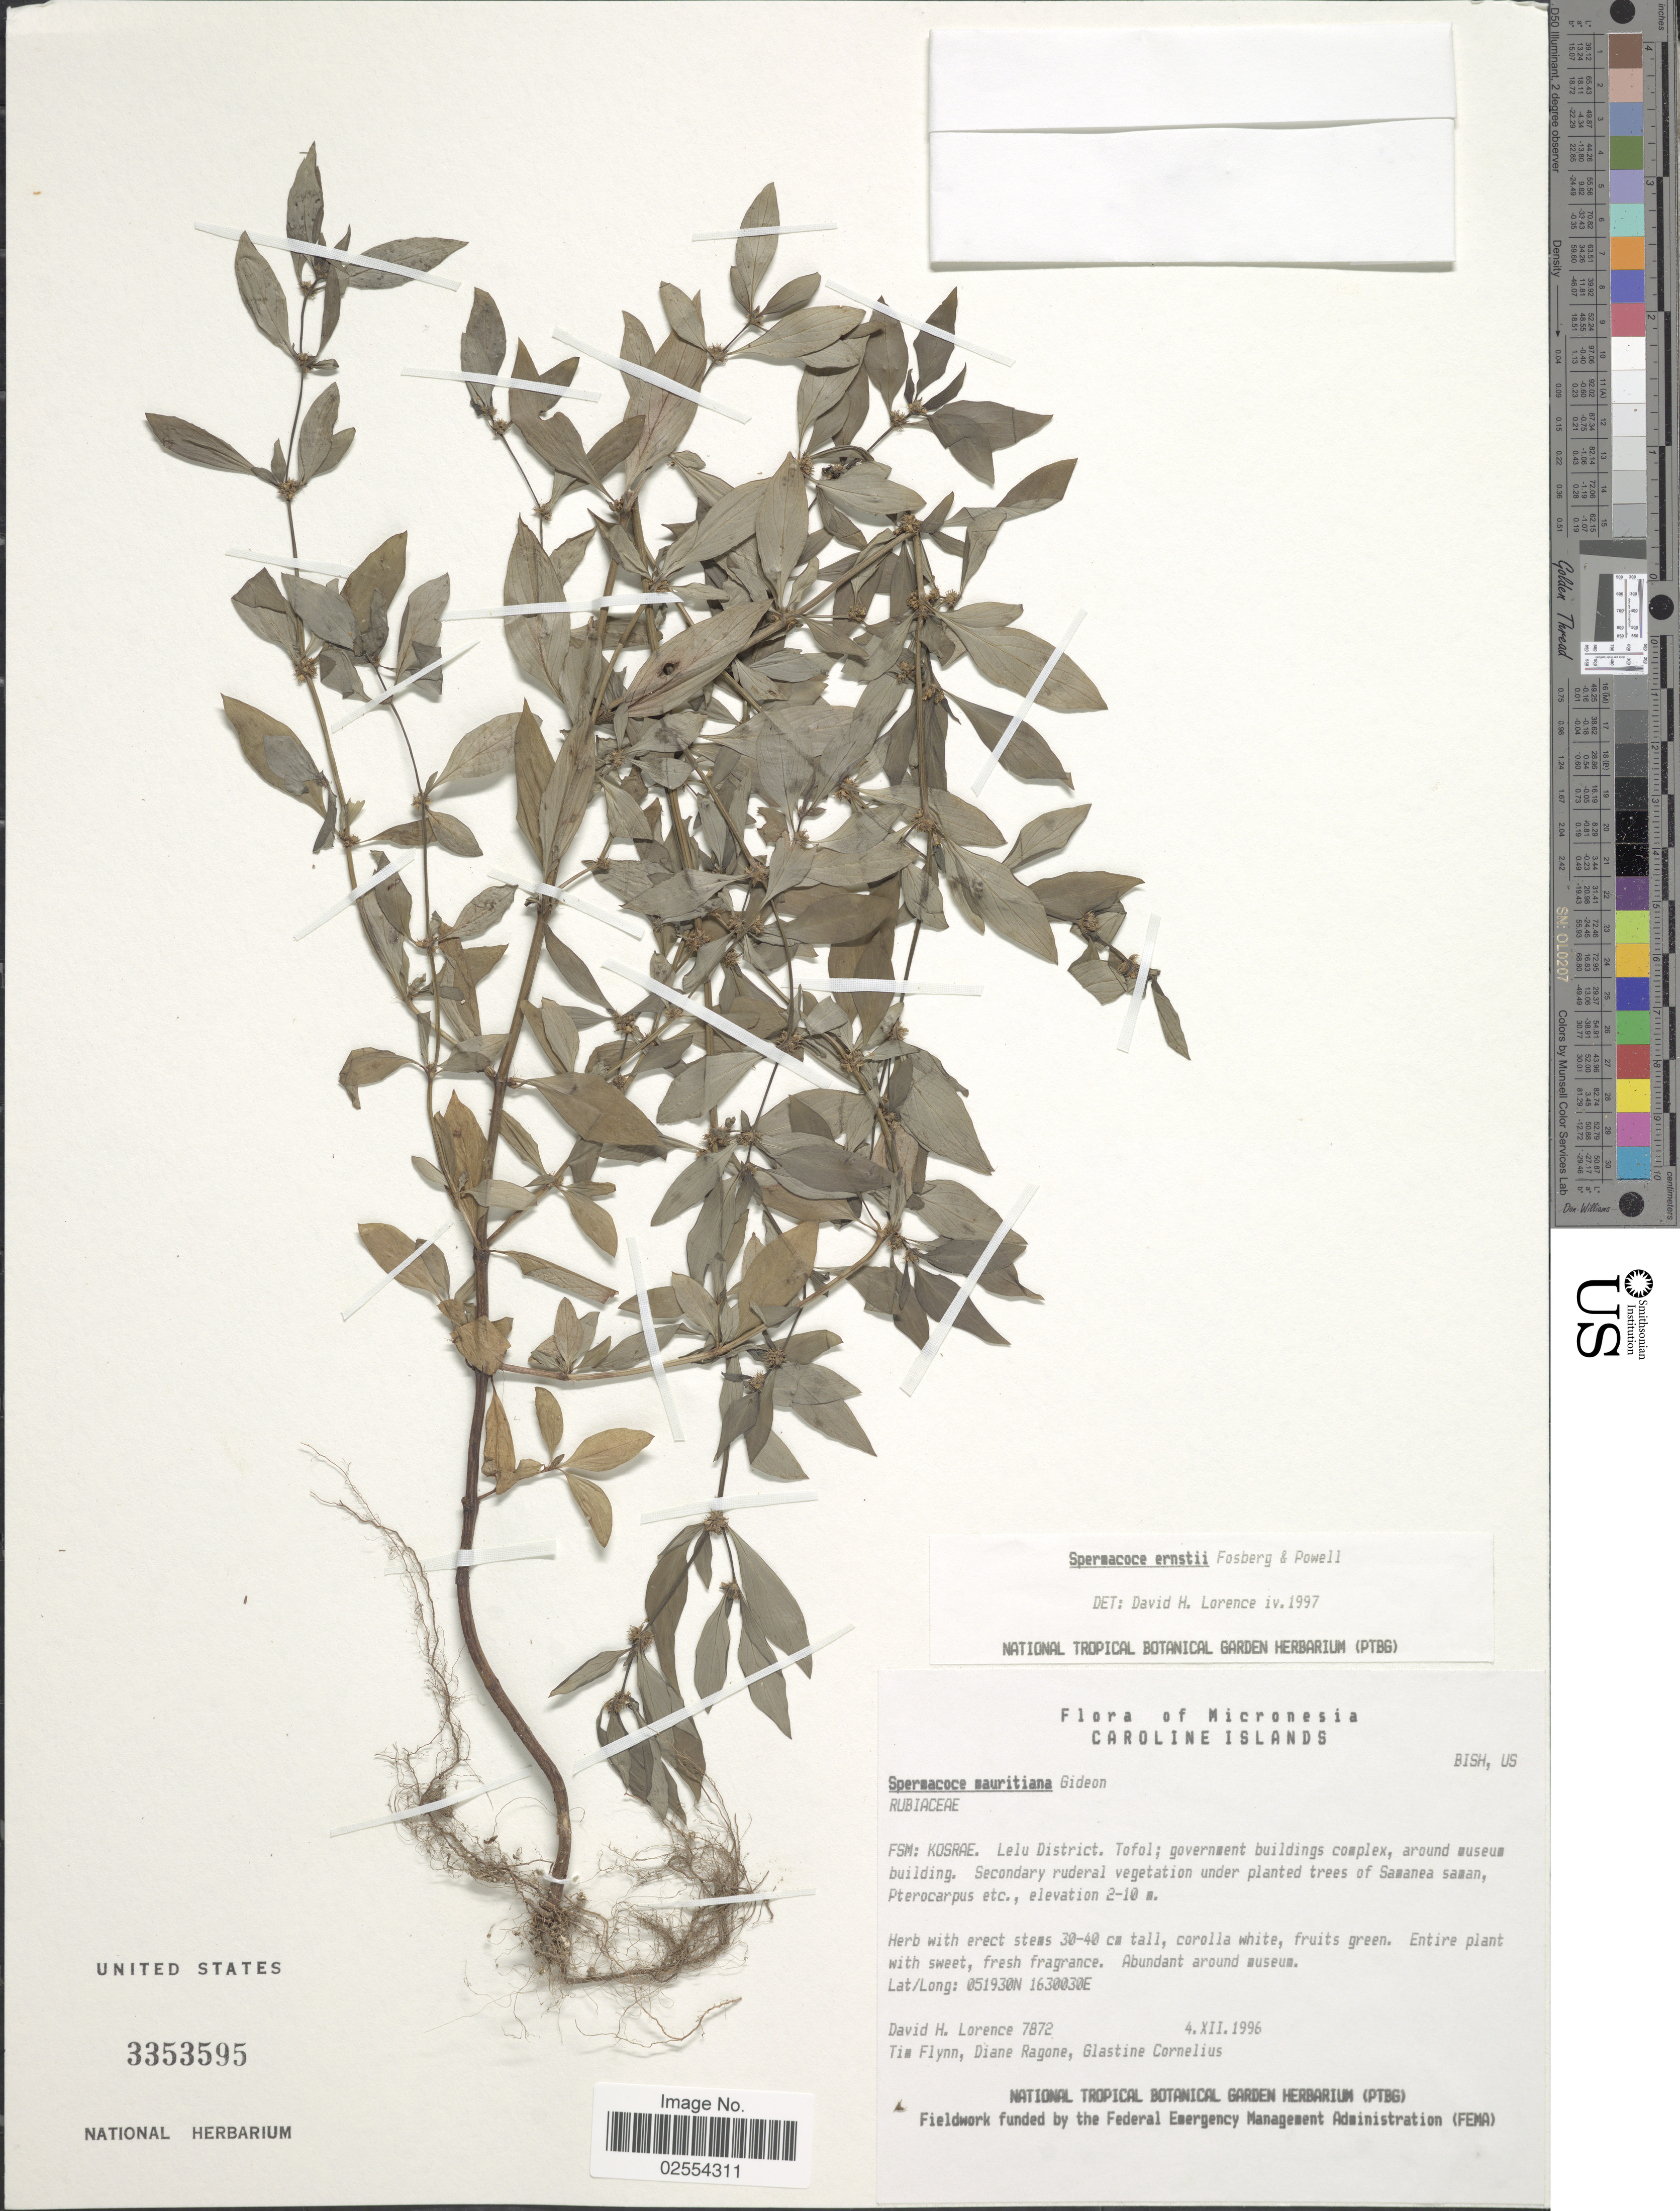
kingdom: Plantae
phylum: Tracheophyta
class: Magnoliopsida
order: Gentianales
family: Rubiaceae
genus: Spermacoce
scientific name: Spermacoce ernstii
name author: Fosberg & D.A. Powell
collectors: D. Lorence, T. Flynn, D. Ragone & G. Cornelius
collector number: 7872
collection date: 1996-12-04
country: Micronesia, Federated States of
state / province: Kosrae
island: Lelu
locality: Micronesia, Lelu District. Tofol; government buildings complex, around museum building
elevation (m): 2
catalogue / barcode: US 3353595